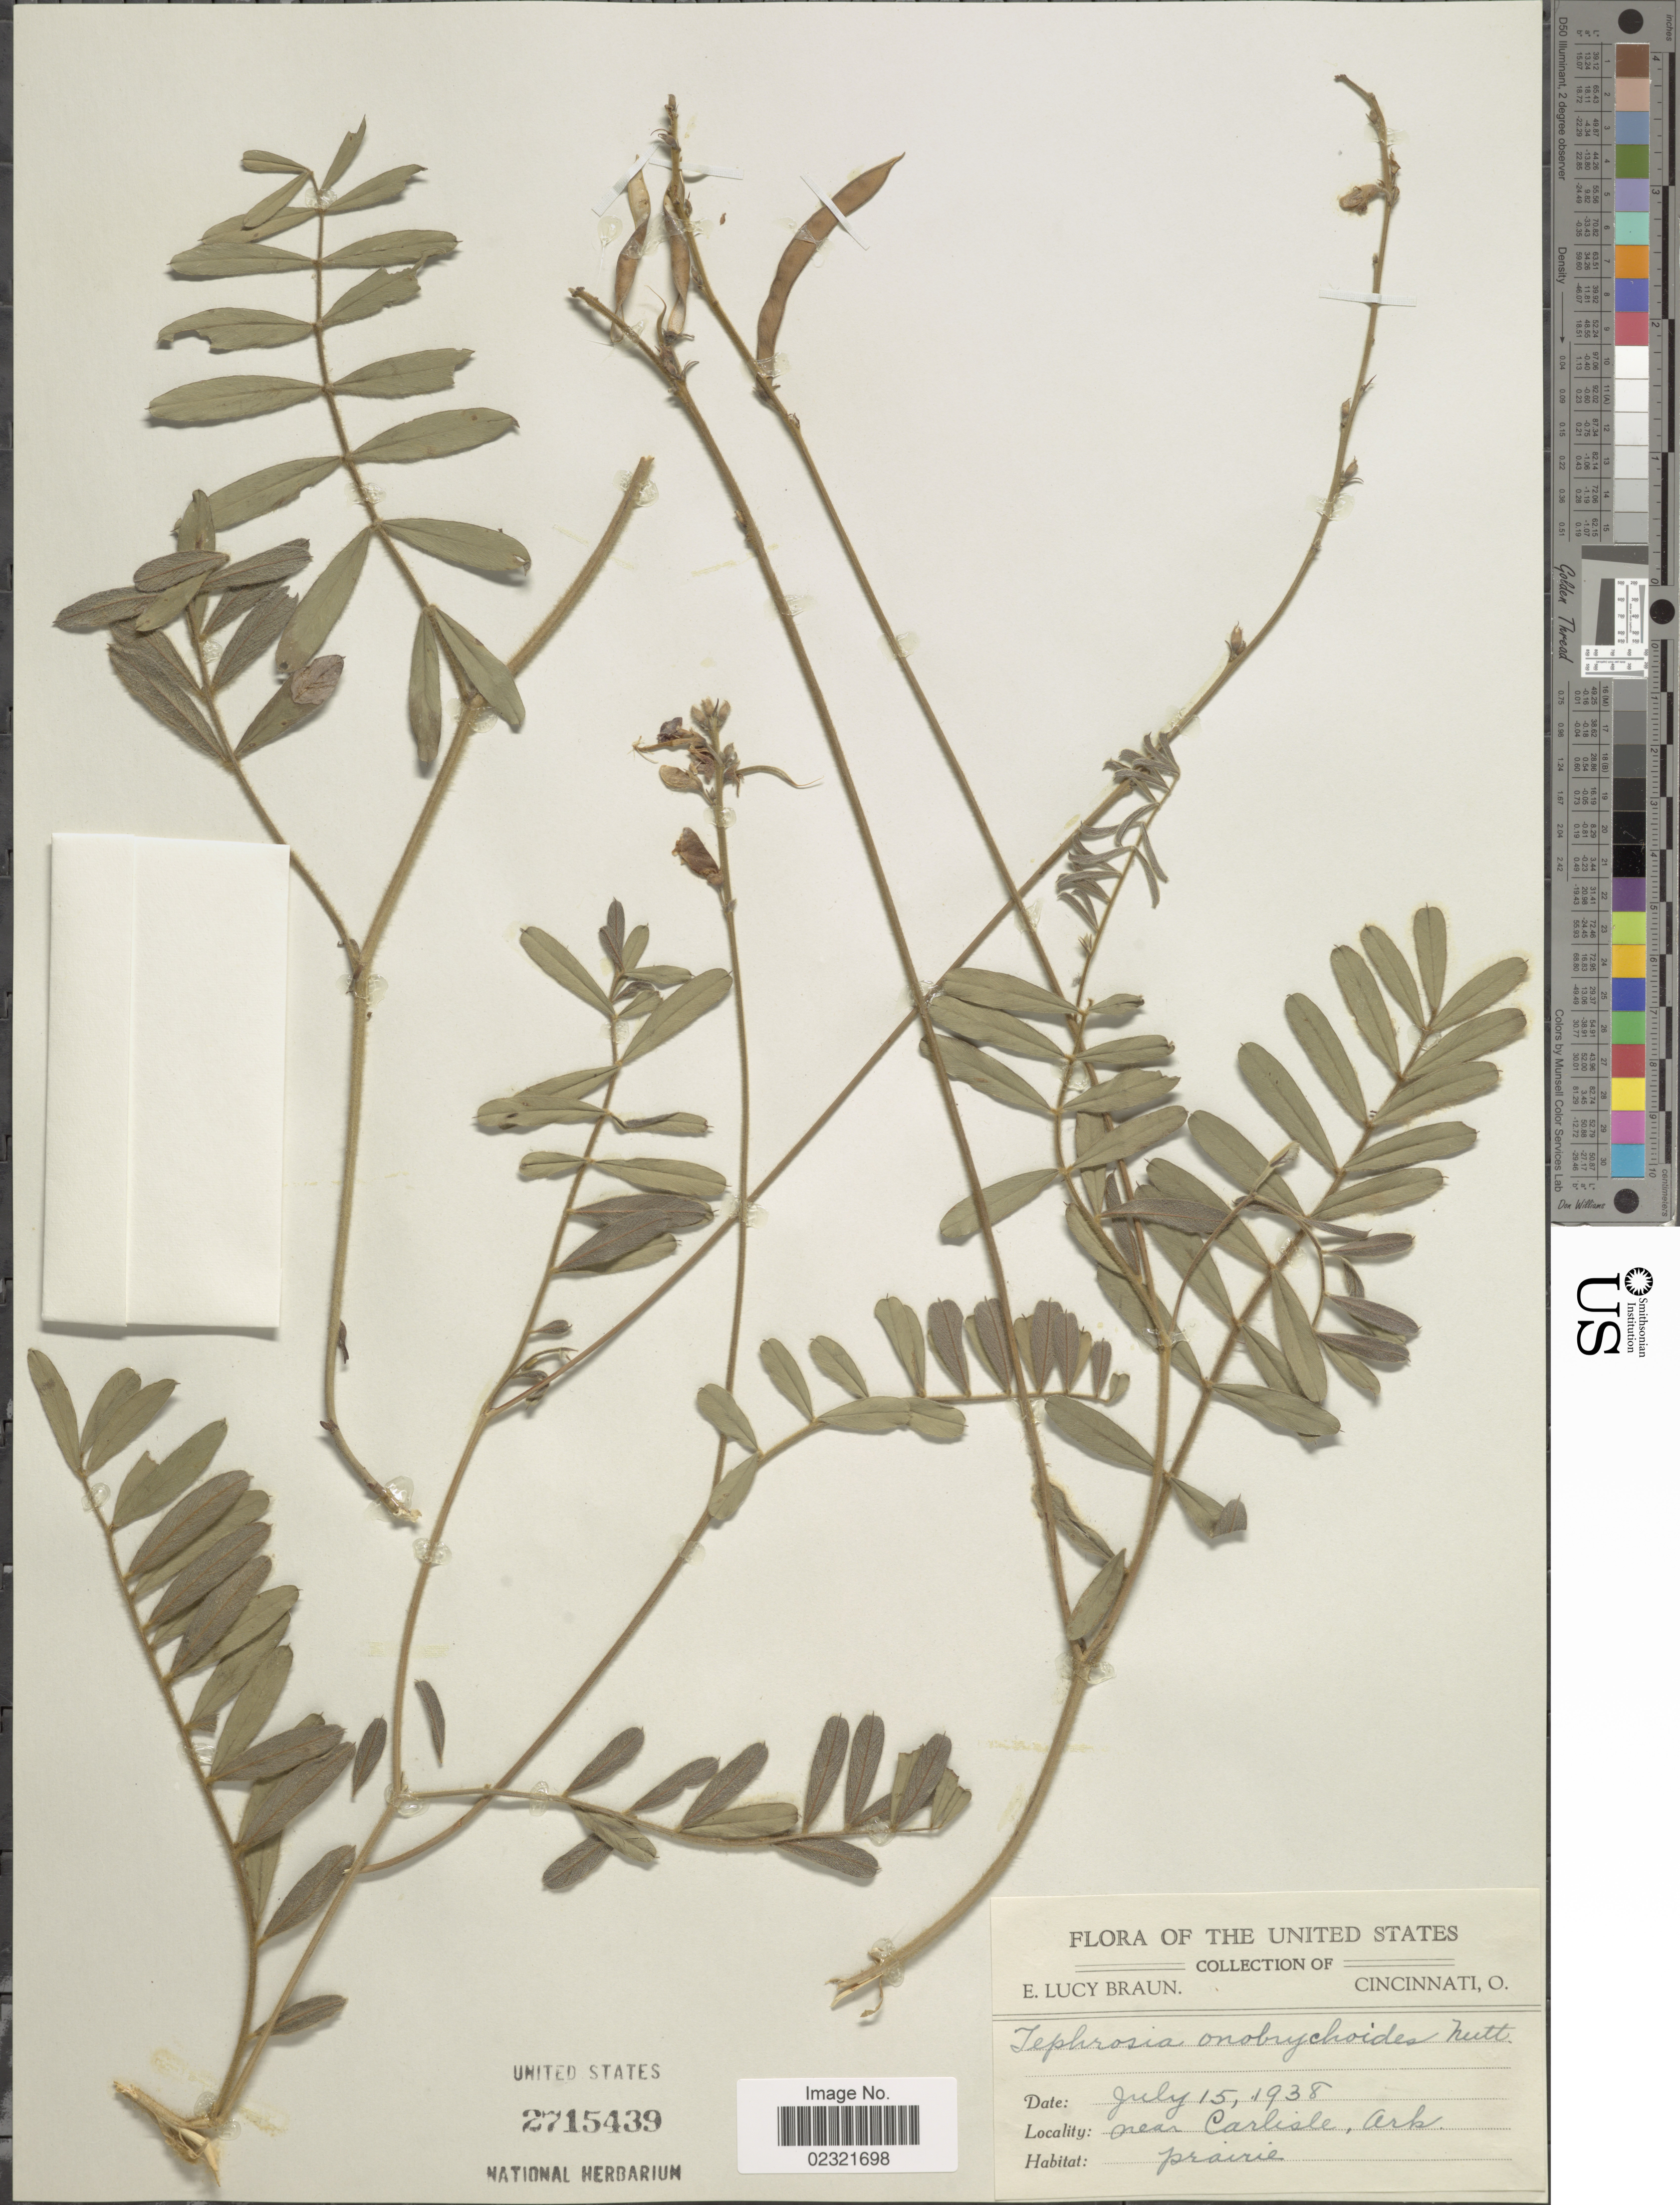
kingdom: Plantae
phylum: Tracheophyta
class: Magnoliopsida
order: Fabales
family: Fabaceae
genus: Tephrosia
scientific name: Tephrosia onobrychoides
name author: Nutt.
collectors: E. L. Braun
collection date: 1938-07-15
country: United States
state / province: Arkansas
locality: Near Carlisle, prairie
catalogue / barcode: US 2715439